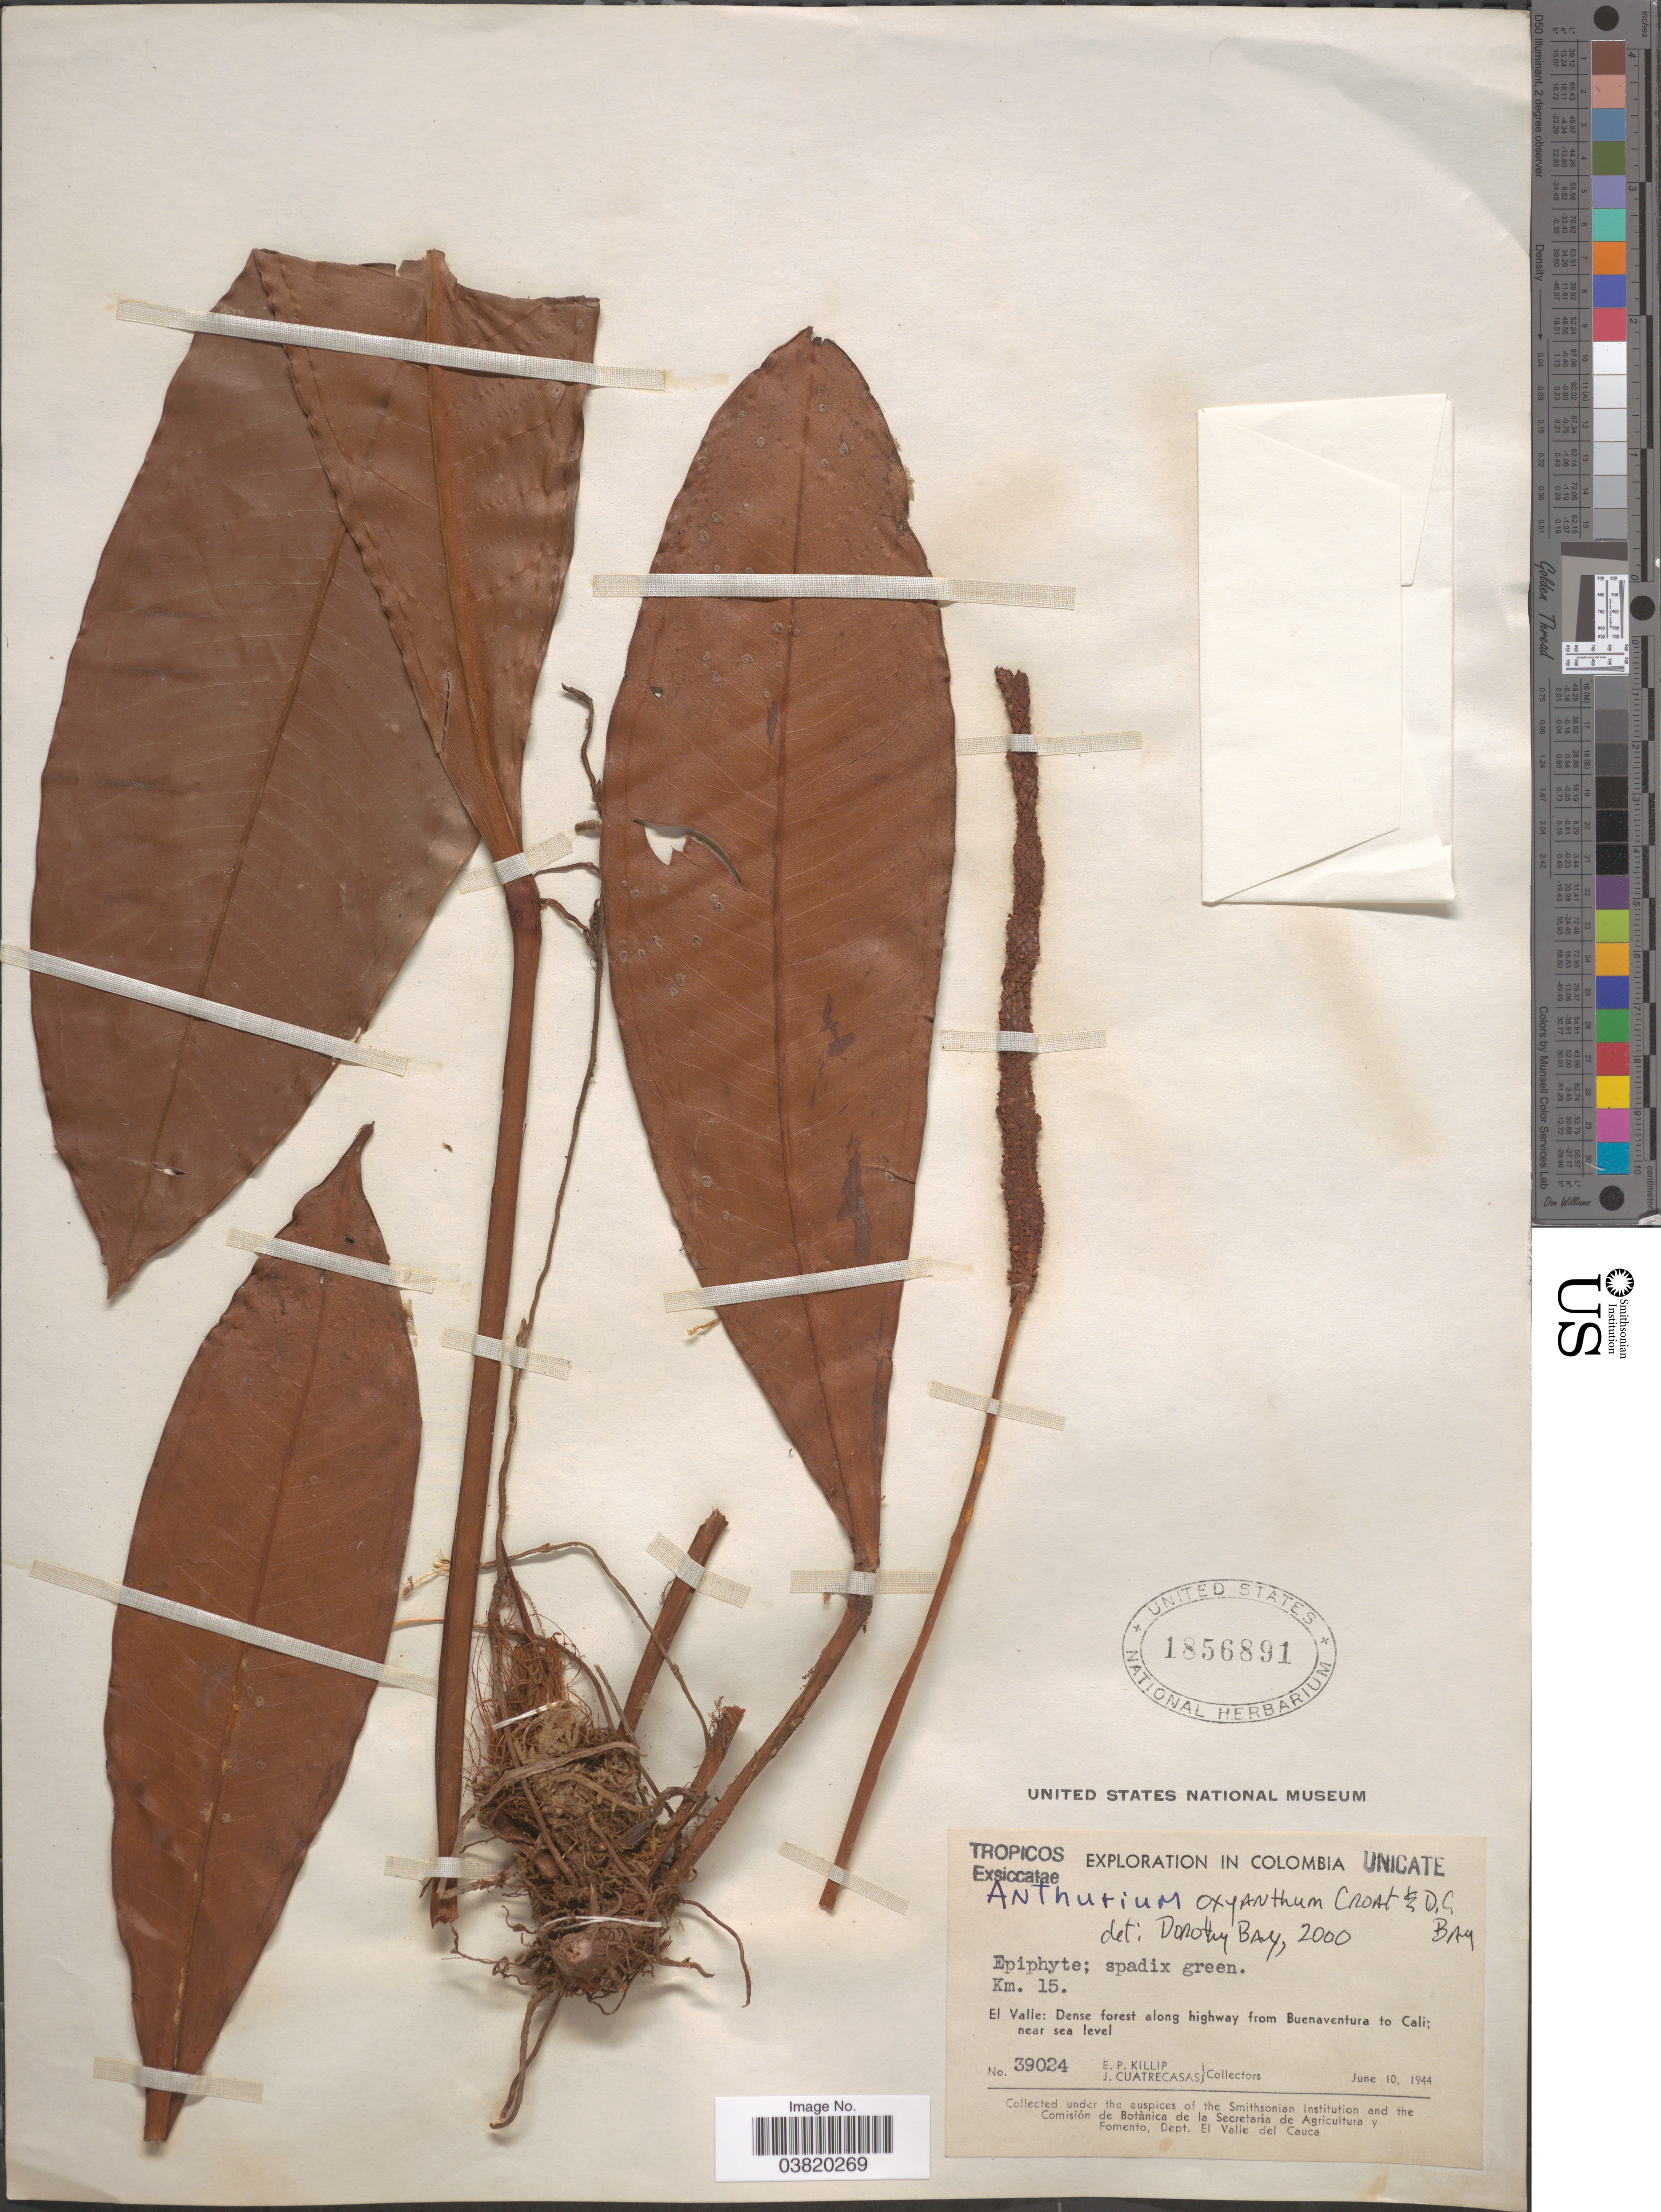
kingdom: Plantae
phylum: Tracheophyta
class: Liliopsida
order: Alismatales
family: Araceae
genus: Anthurium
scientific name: Anthurium oxyanthum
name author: Croat & D.C. Bay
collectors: E. P. Killip & J. Cuatrecasas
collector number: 39024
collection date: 1944-06-10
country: Colombia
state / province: Valle del Cauca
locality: Km. 15. El Valle: along highway from Buenaventura to Cali.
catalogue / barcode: US 1856891